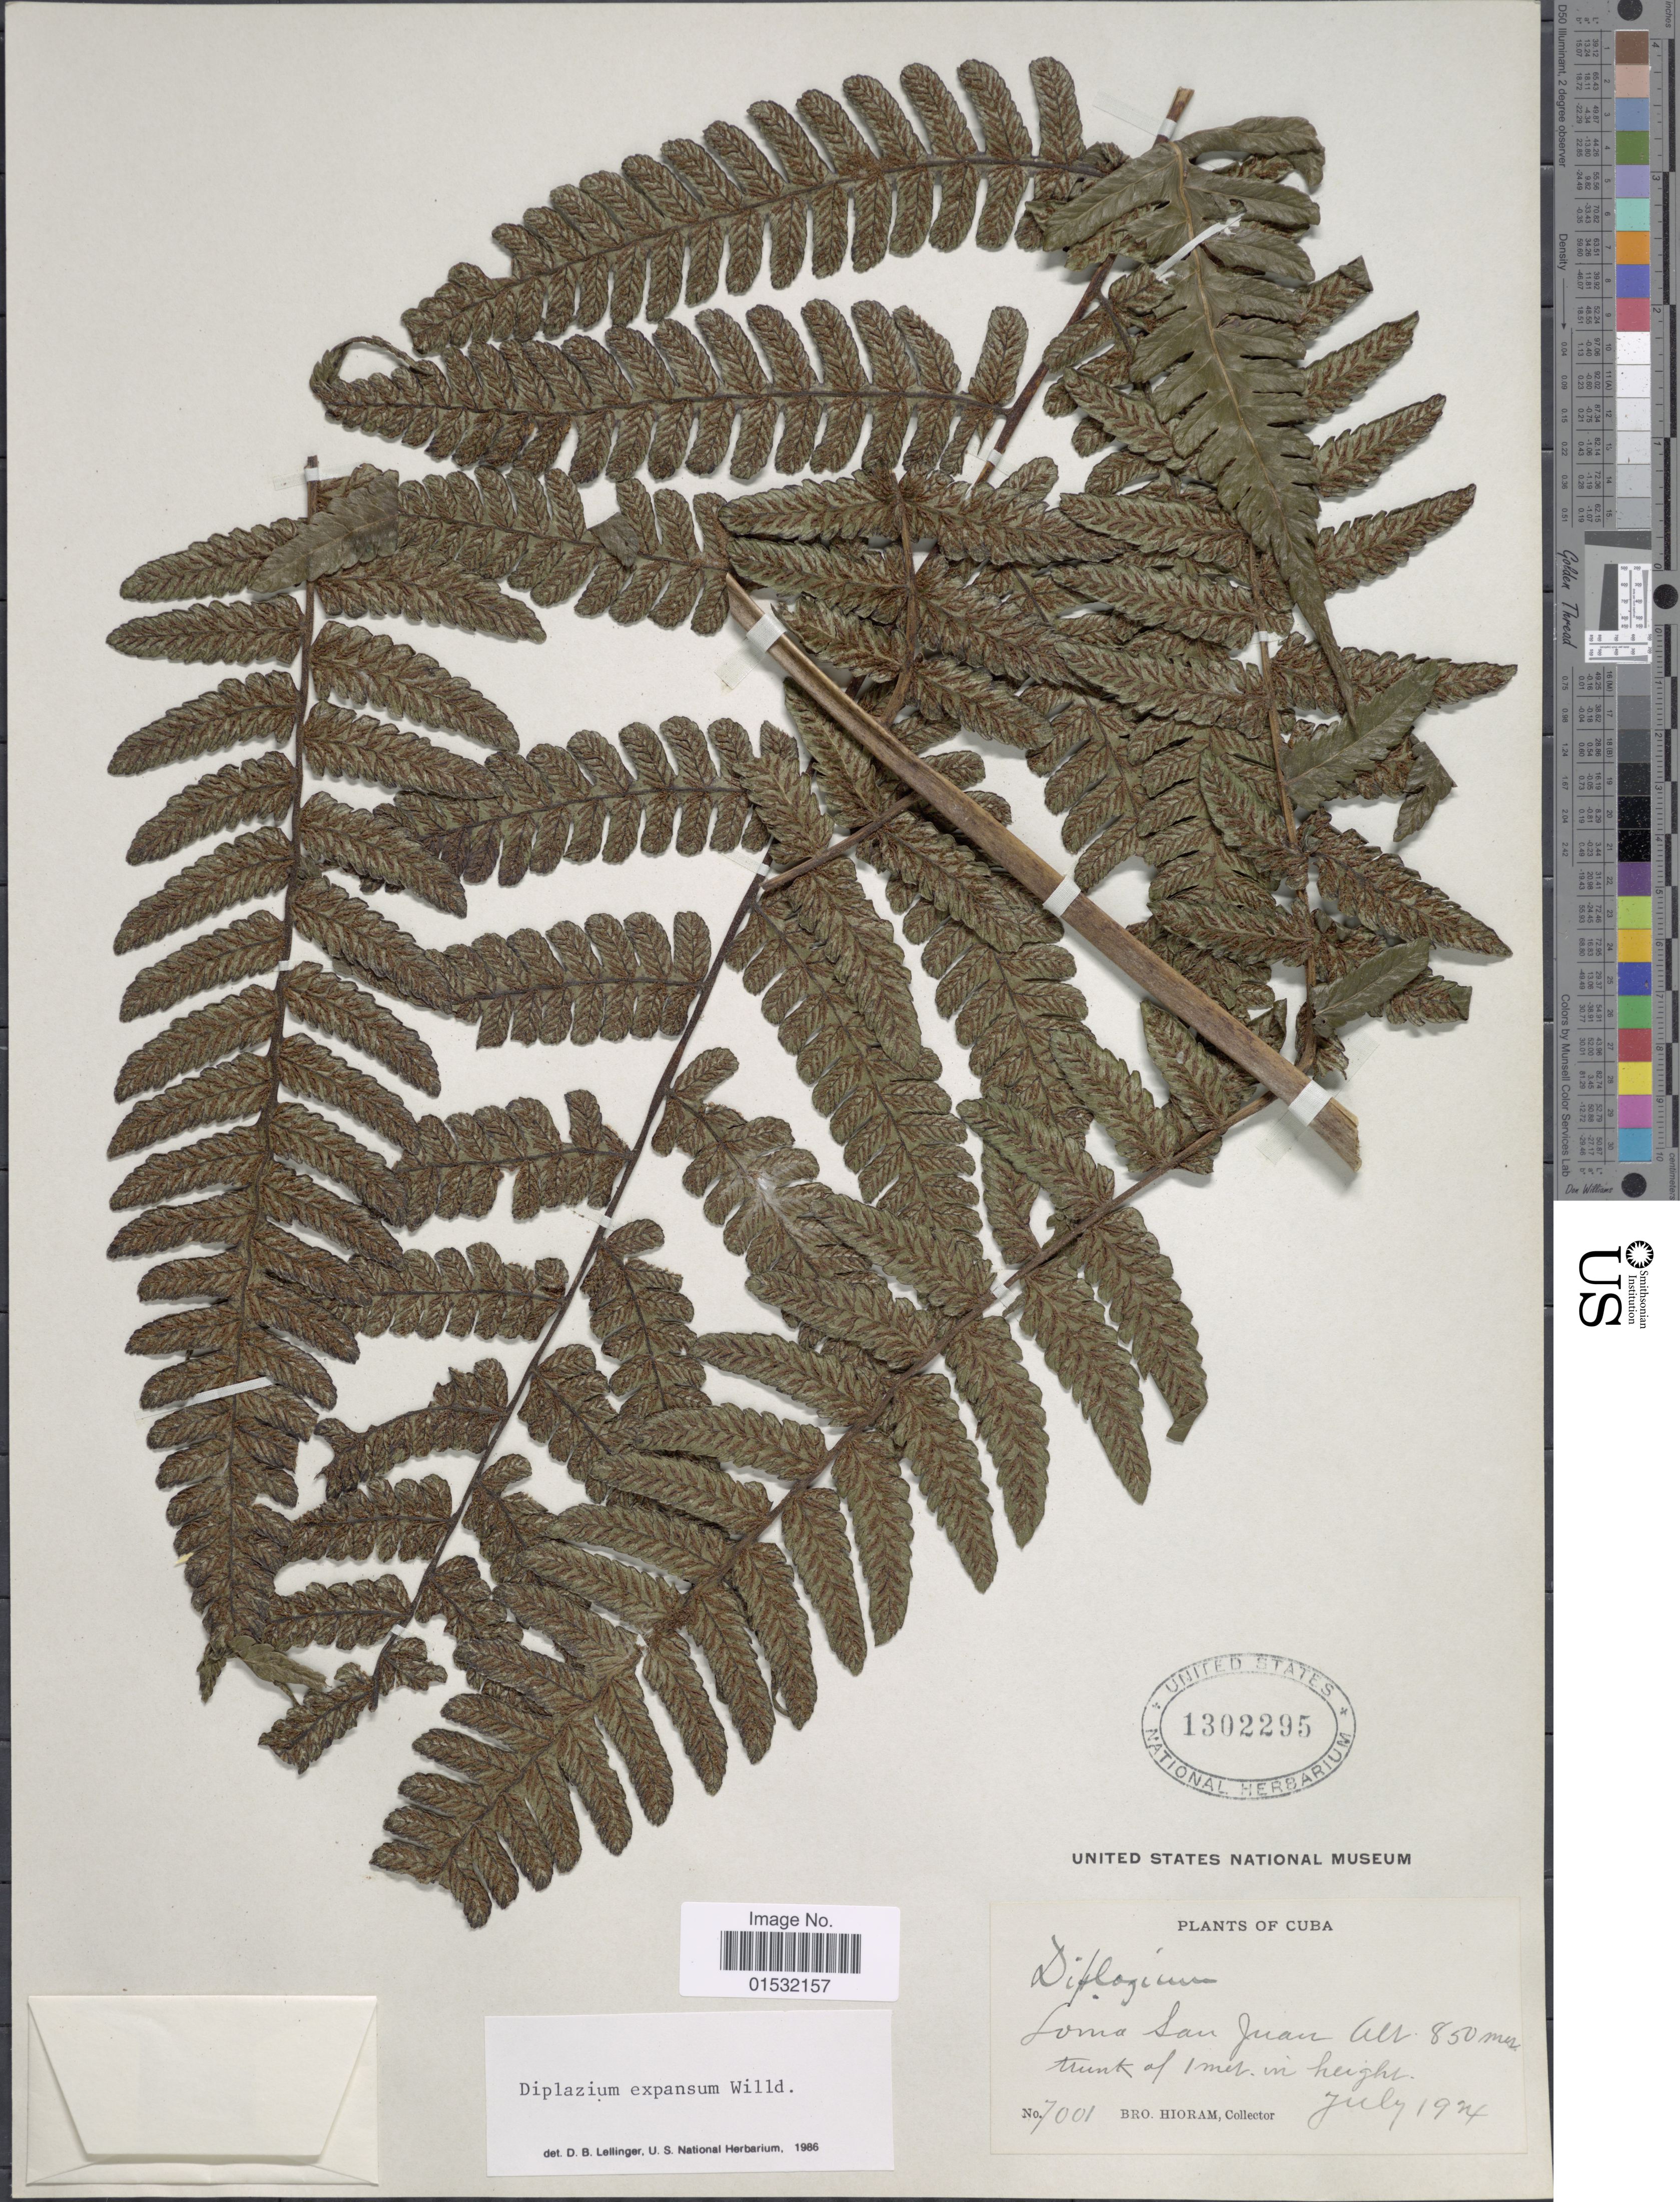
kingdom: Plantae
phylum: Tracheophyta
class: Polypodiopsida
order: Polypodiales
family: Athyriaceae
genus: Diplazium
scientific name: Diplazium expansum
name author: Willd.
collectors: Bro. Hioram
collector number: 7001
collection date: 1925-07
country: Cuba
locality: Loma San Juan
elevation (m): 850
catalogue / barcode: US 1302295